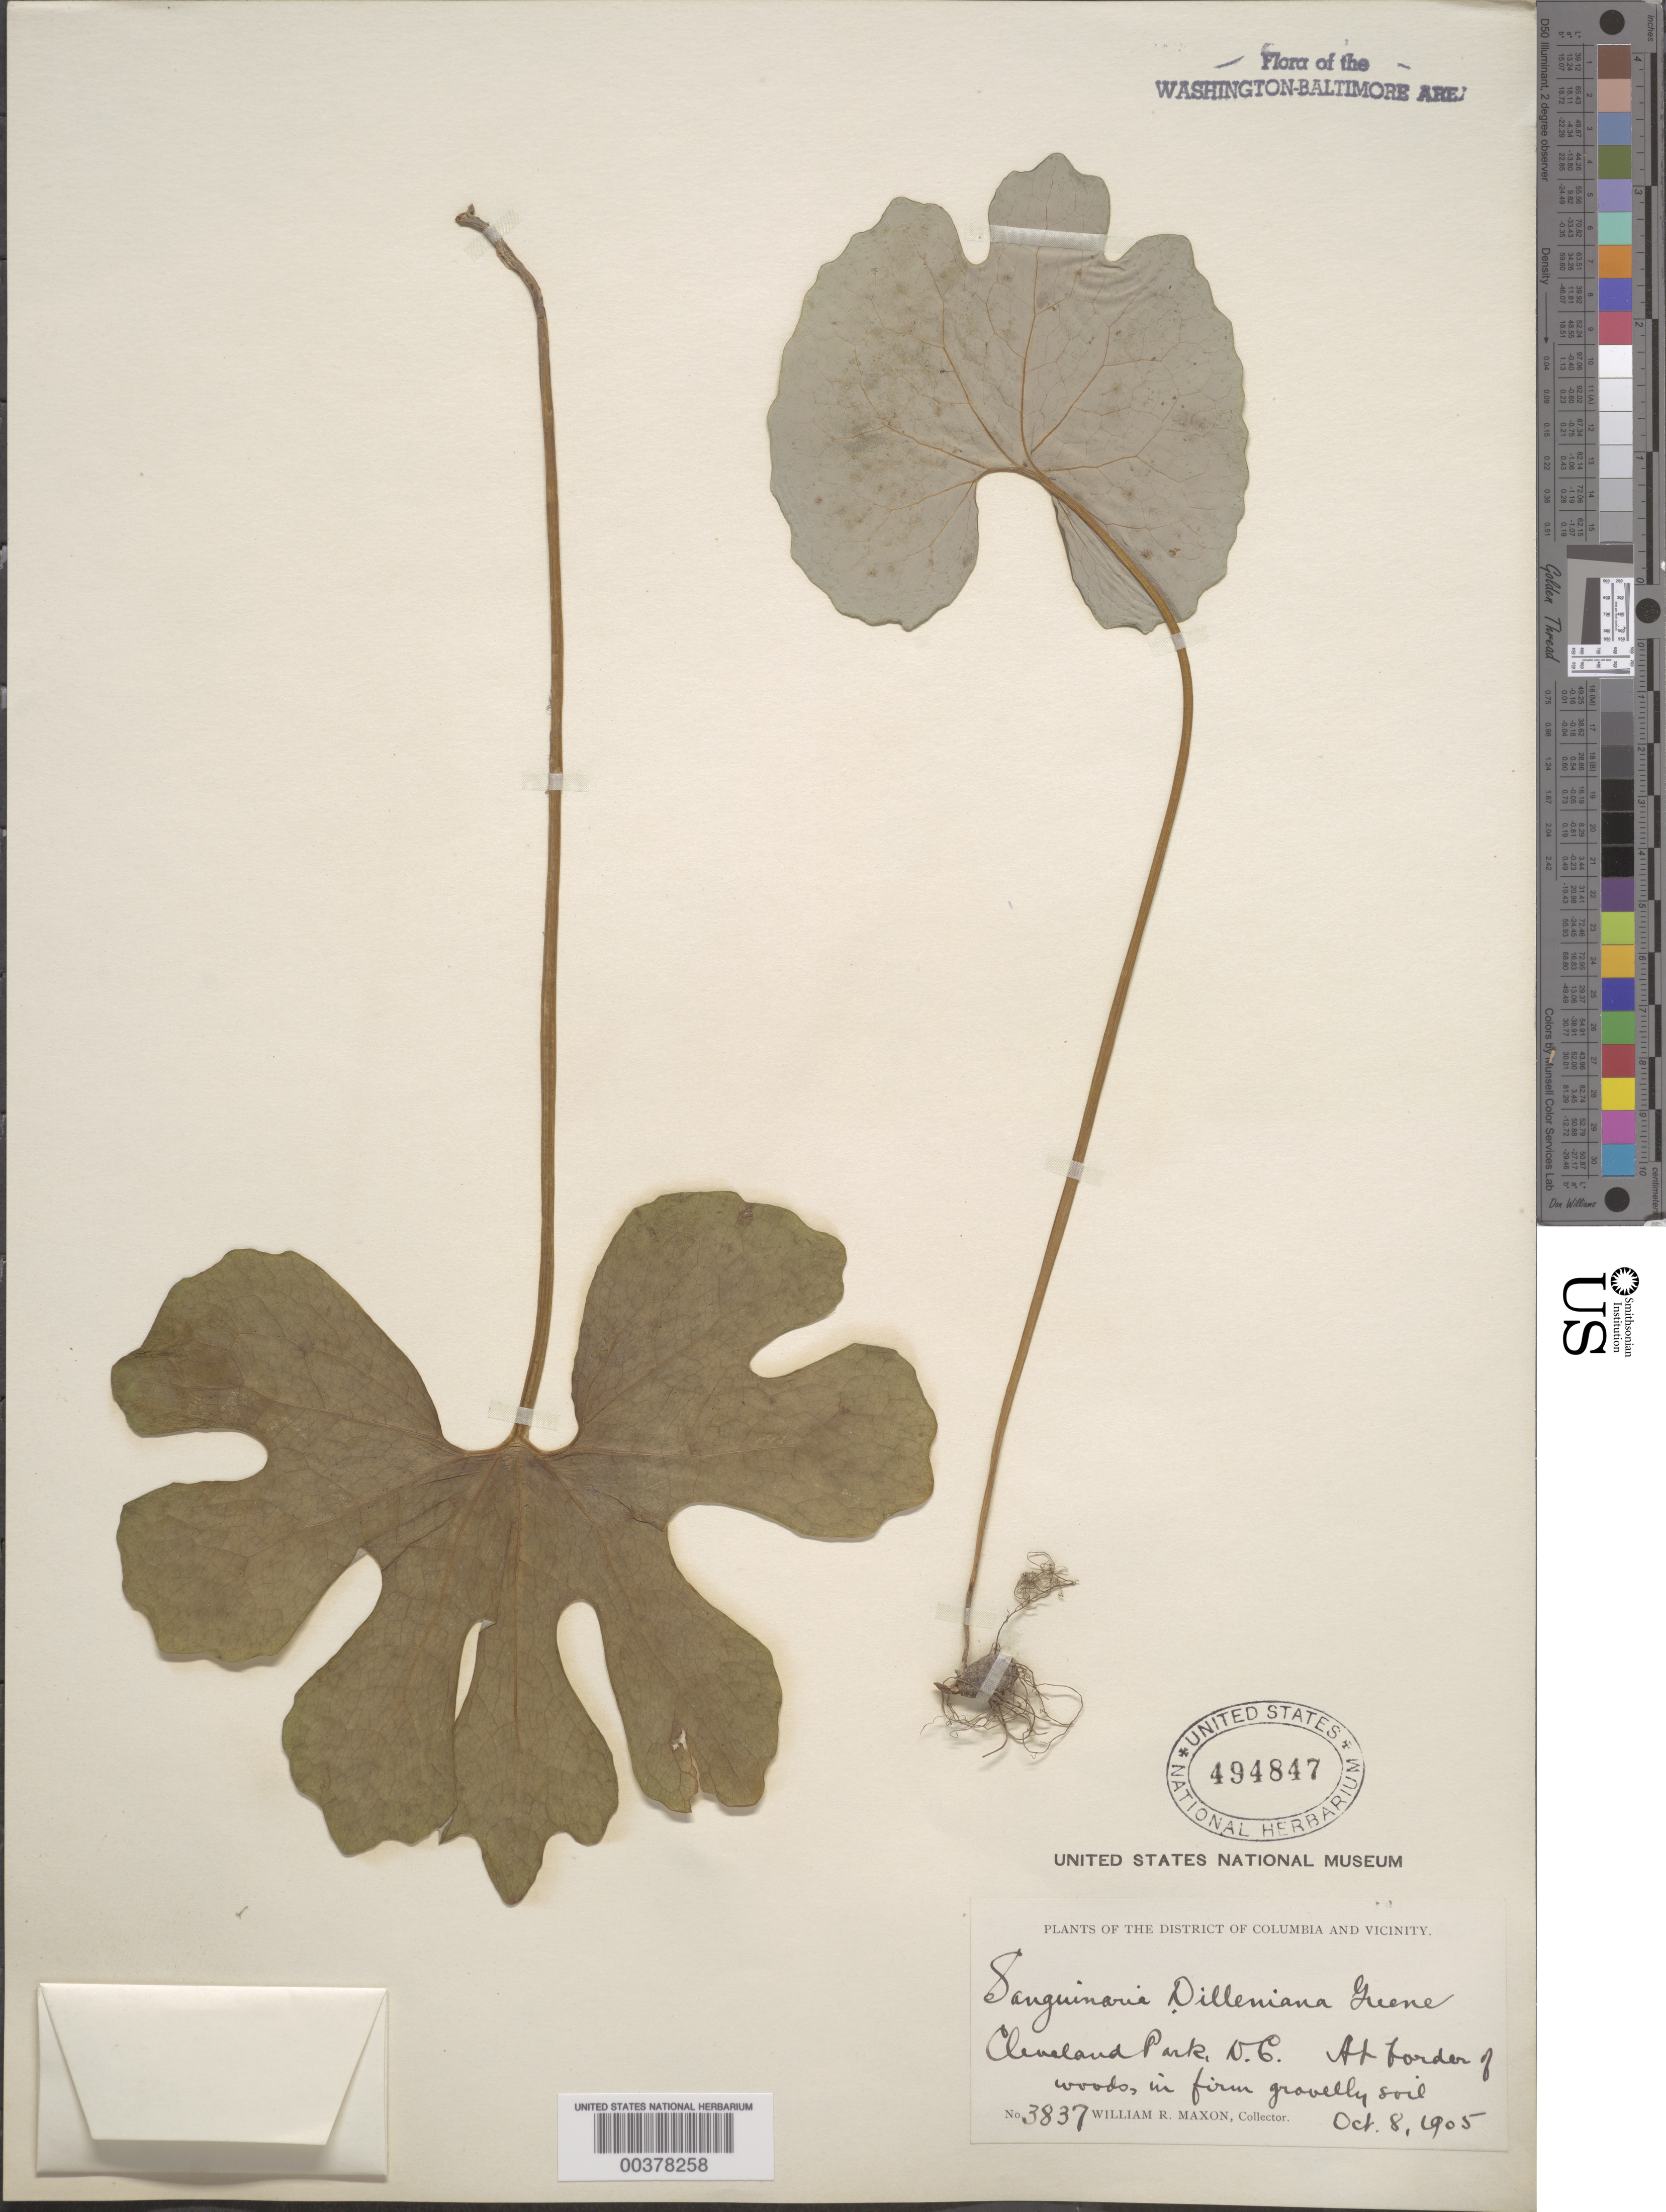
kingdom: Plantae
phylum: Tracheophyta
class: Magnoliopsida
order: Ranunculales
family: Papaveraceae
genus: Sanguinaria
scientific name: Sanguinaria canadensis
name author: L.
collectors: W. R. Maxon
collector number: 3837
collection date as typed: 08 Oct 1905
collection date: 1905-10-08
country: United States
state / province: District of Columbia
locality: Cleveland Park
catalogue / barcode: US 494847